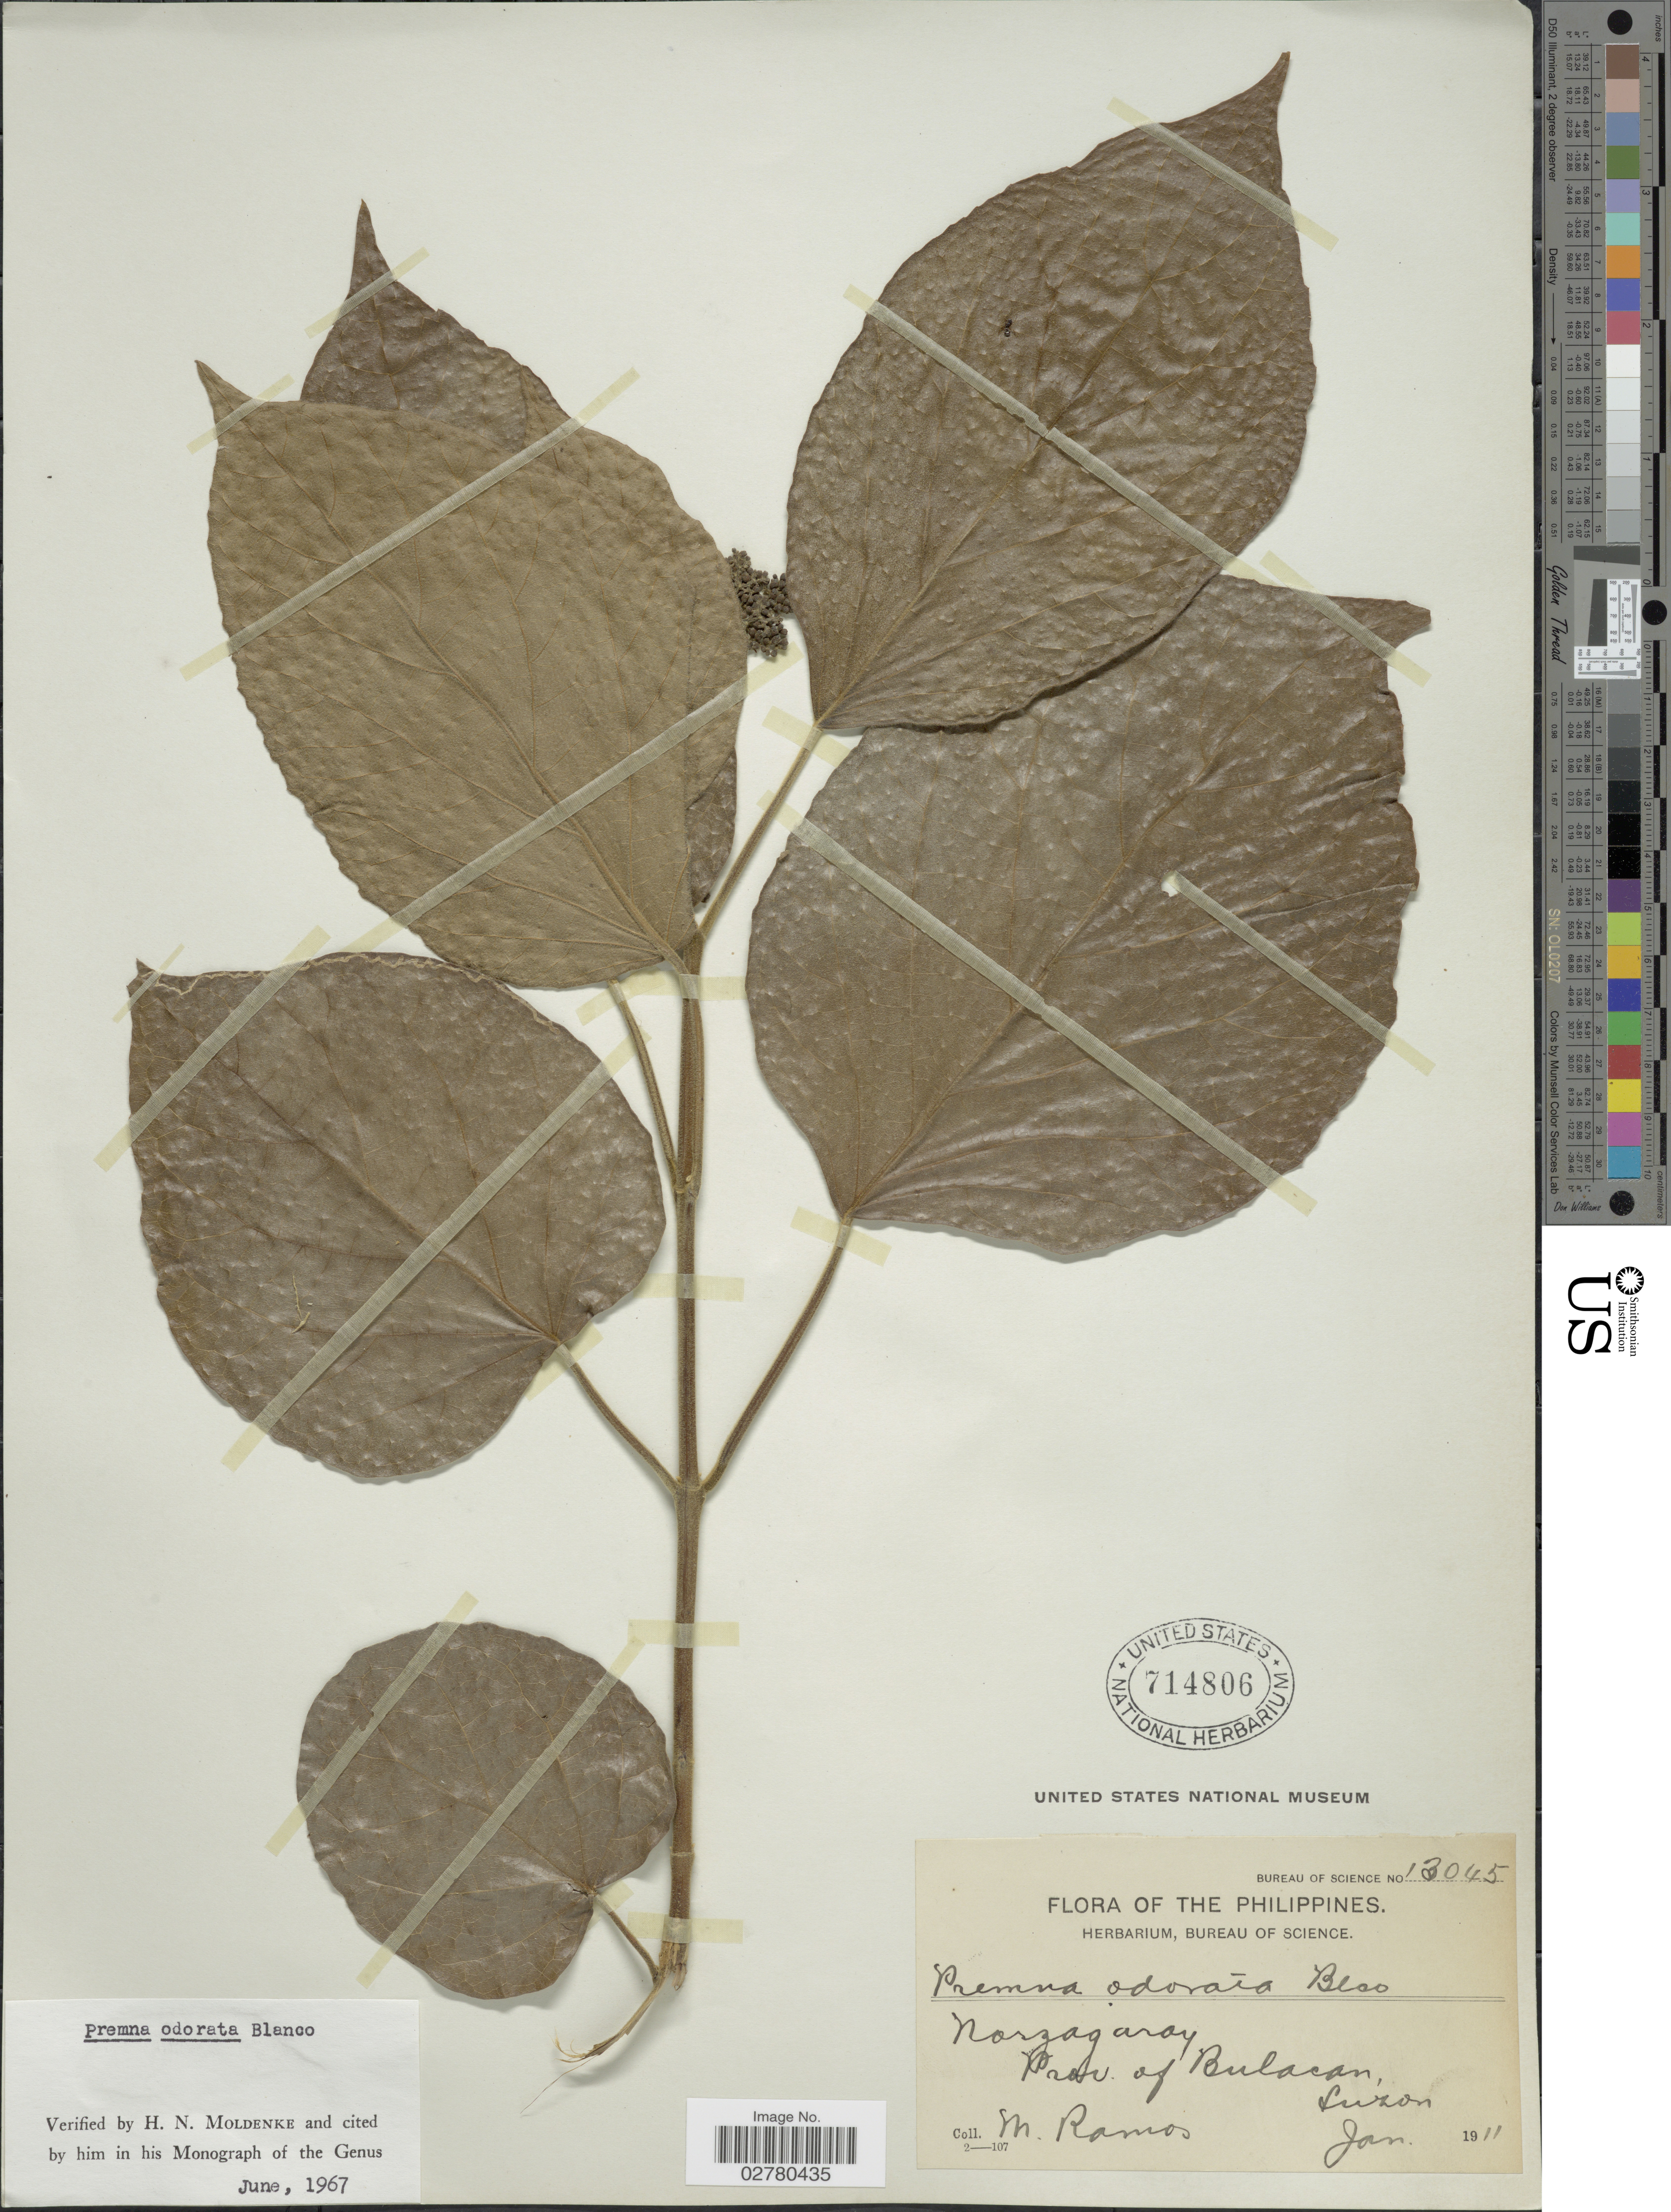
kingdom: Plantae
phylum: Tracheophyta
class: Magnoliopsida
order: Lamiales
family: Lamiaceae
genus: Premna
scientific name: Premna odorata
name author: Blanco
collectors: M. Ramos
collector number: Bureau of Science 13045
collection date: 1911-01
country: Philippines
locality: Norzagaroy, Prov. of Bulacan, Luzon.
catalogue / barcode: US 714806